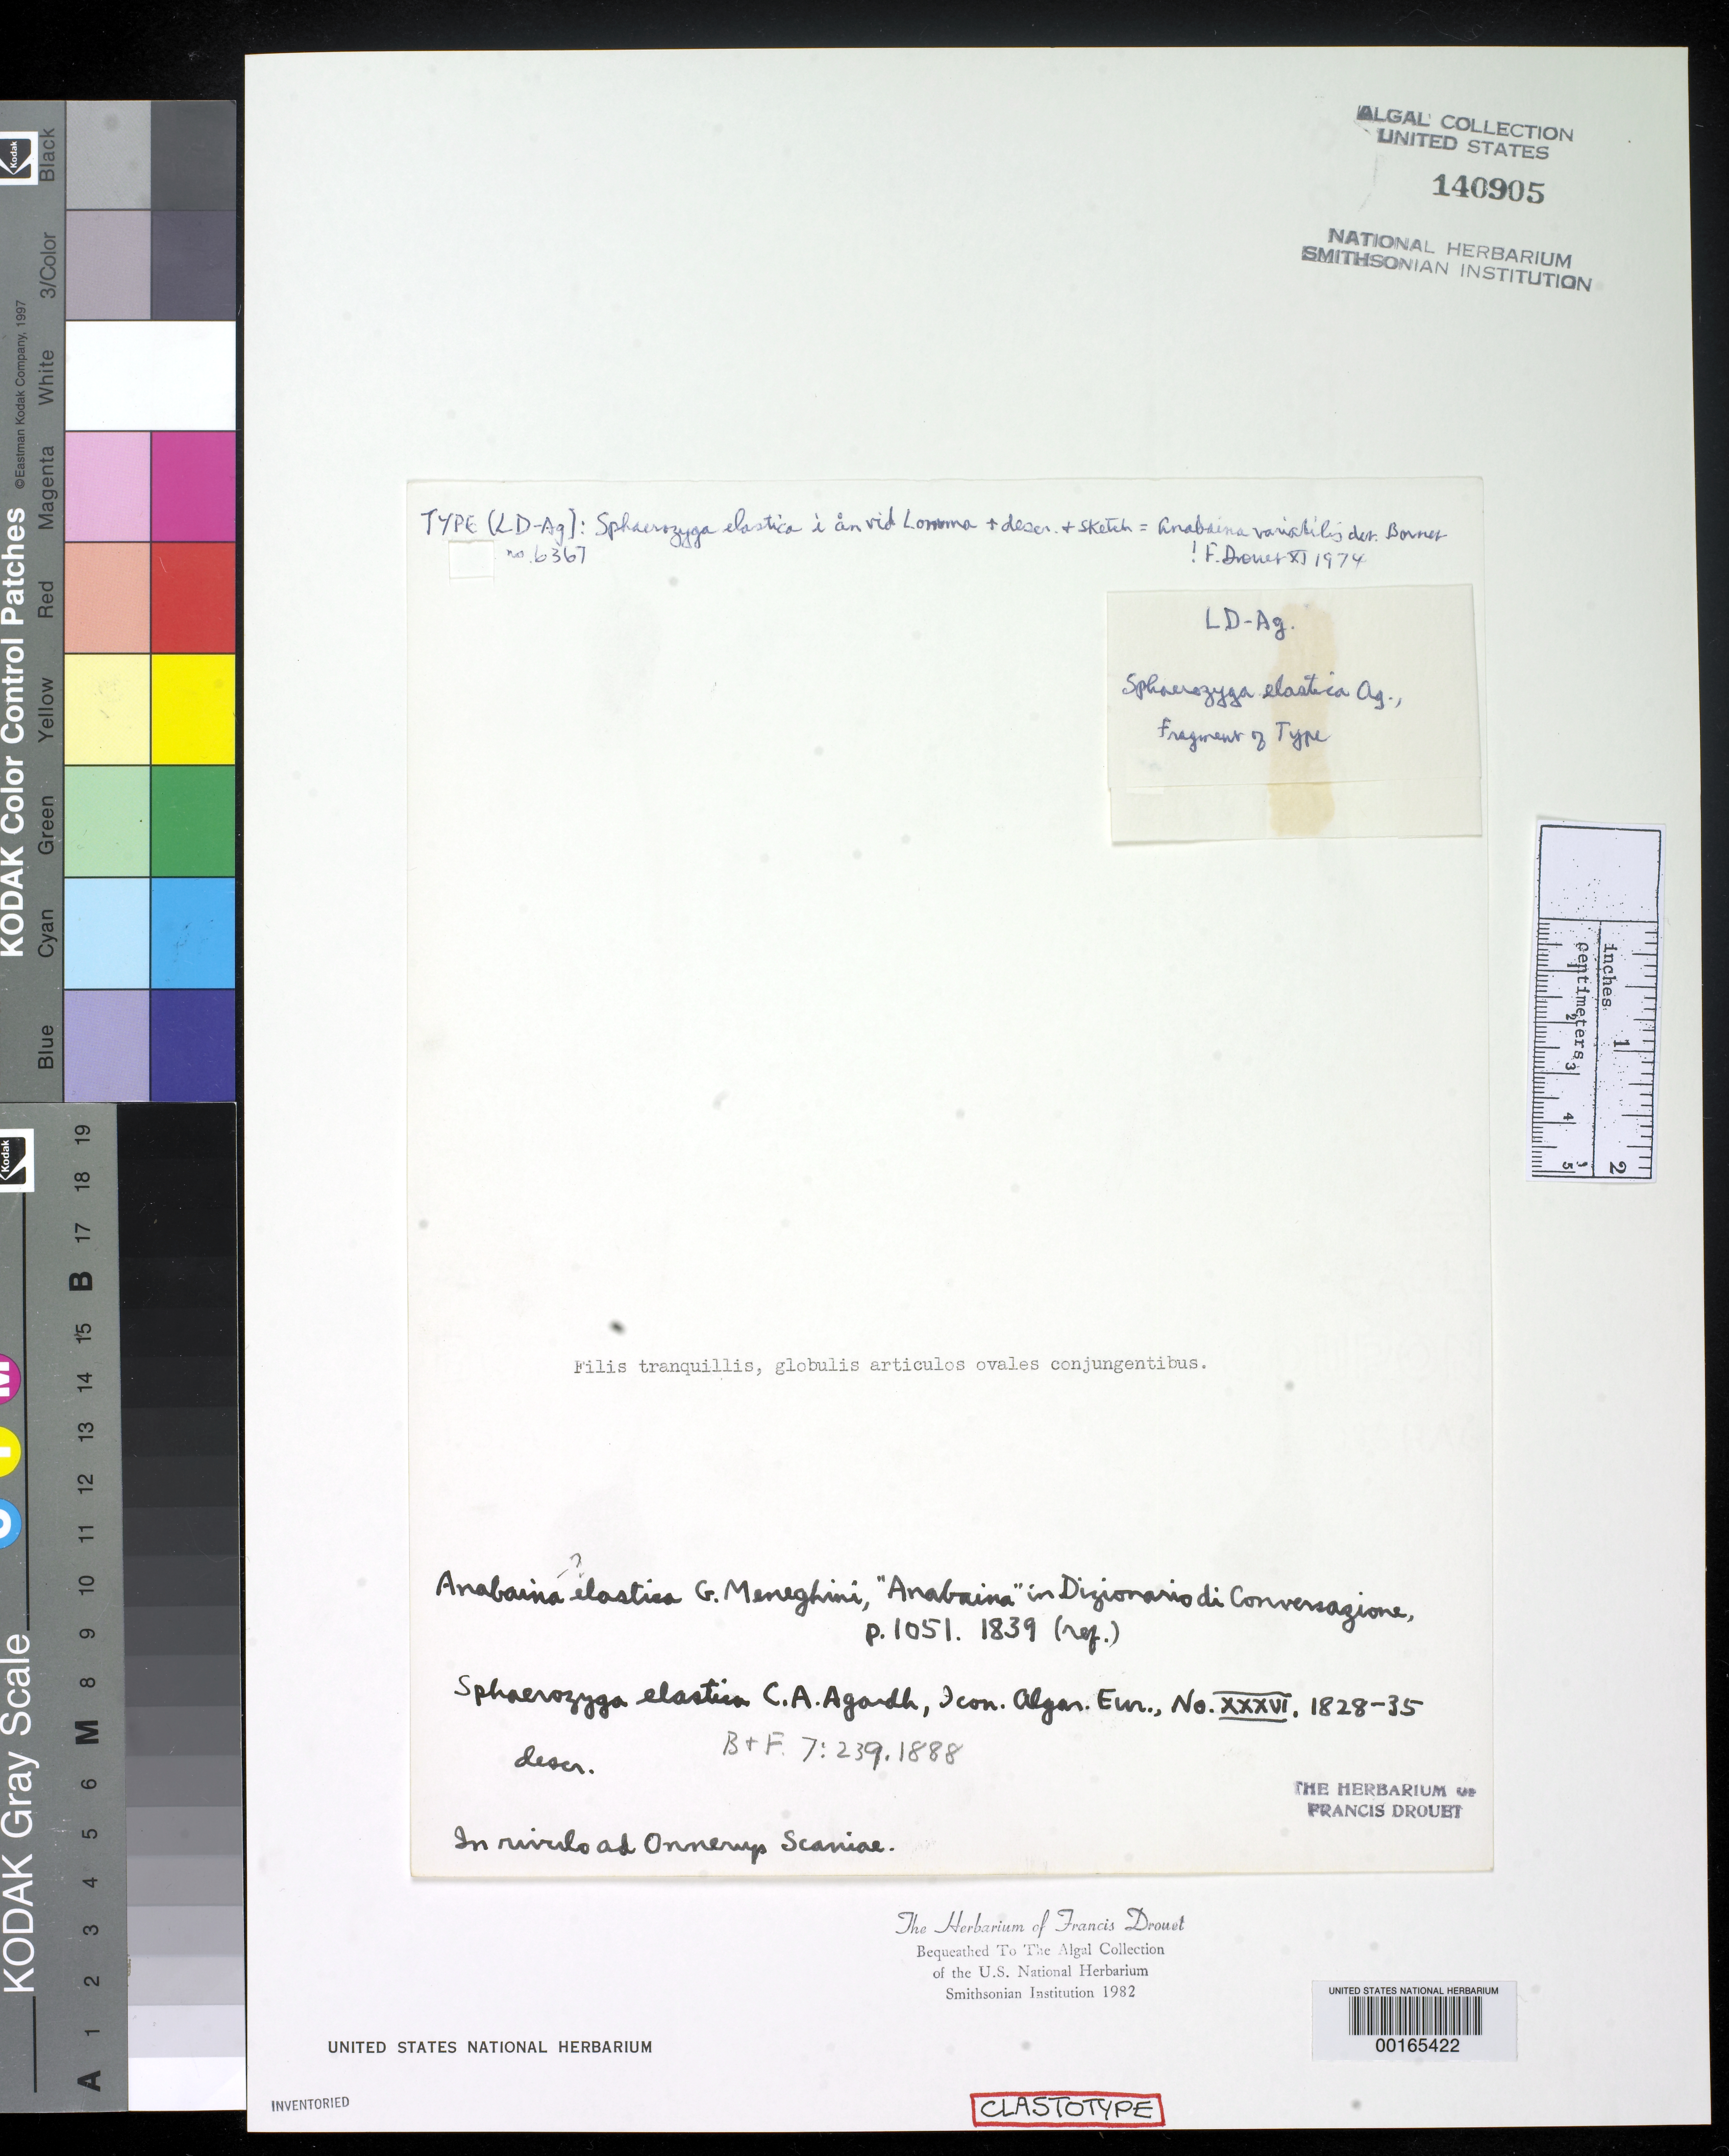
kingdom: Bacteria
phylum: Cyanobacteria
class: Cyanobacteriia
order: Cyanobacteriales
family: Nostocaceae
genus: Sphaerozyga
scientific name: Sphaerozyga elastica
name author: C. Agardh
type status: Clastotype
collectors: Agardh, C. A. (herbarium)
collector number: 6367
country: Sweden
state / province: Skåne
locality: Lomma.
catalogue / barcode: US 140905